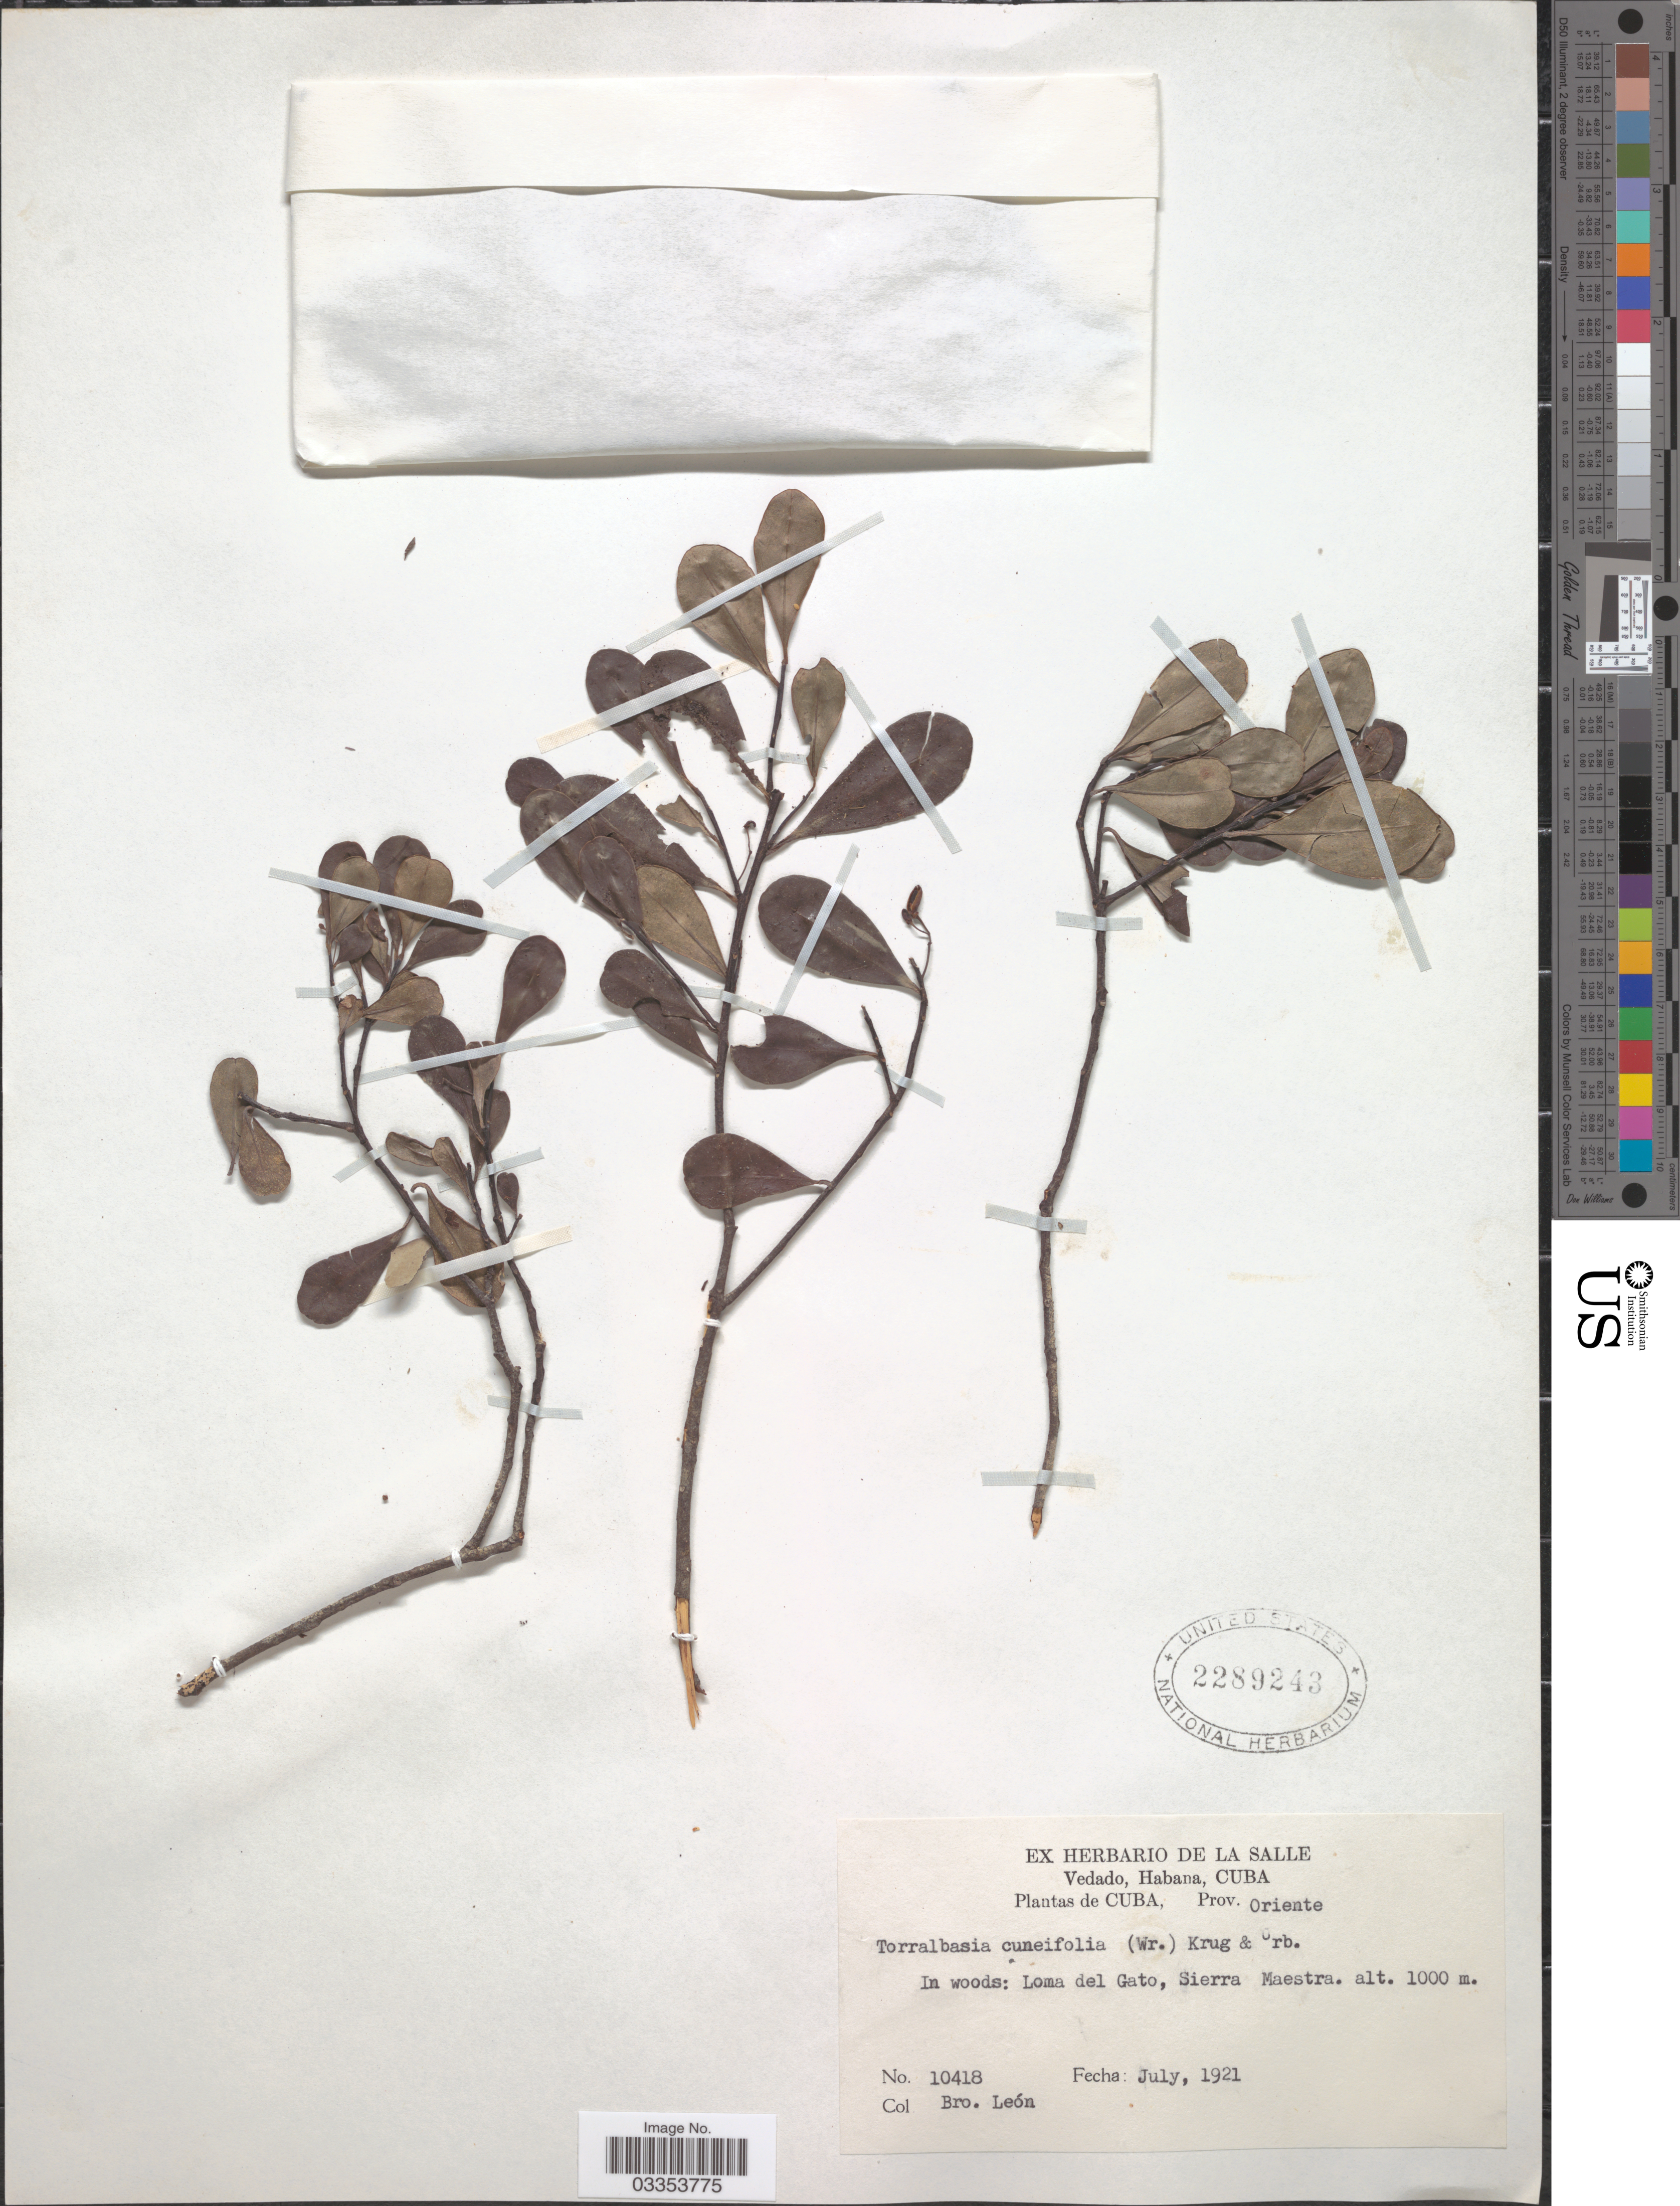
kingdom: Plantae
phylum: Tracheophyta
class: Magnoliopsida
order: Celastrales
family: Celastraceae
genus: Torralbasia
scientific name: Torralbasia cuneifolia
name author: (C. Wright ex Griseb.) Krug & Urb.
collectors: Bro. León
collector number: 10418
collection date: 1921-07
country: Cuba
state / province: Oriente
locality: Loma del Gato, Sierra Maestra.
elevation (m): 1000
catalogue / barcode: US 2289243